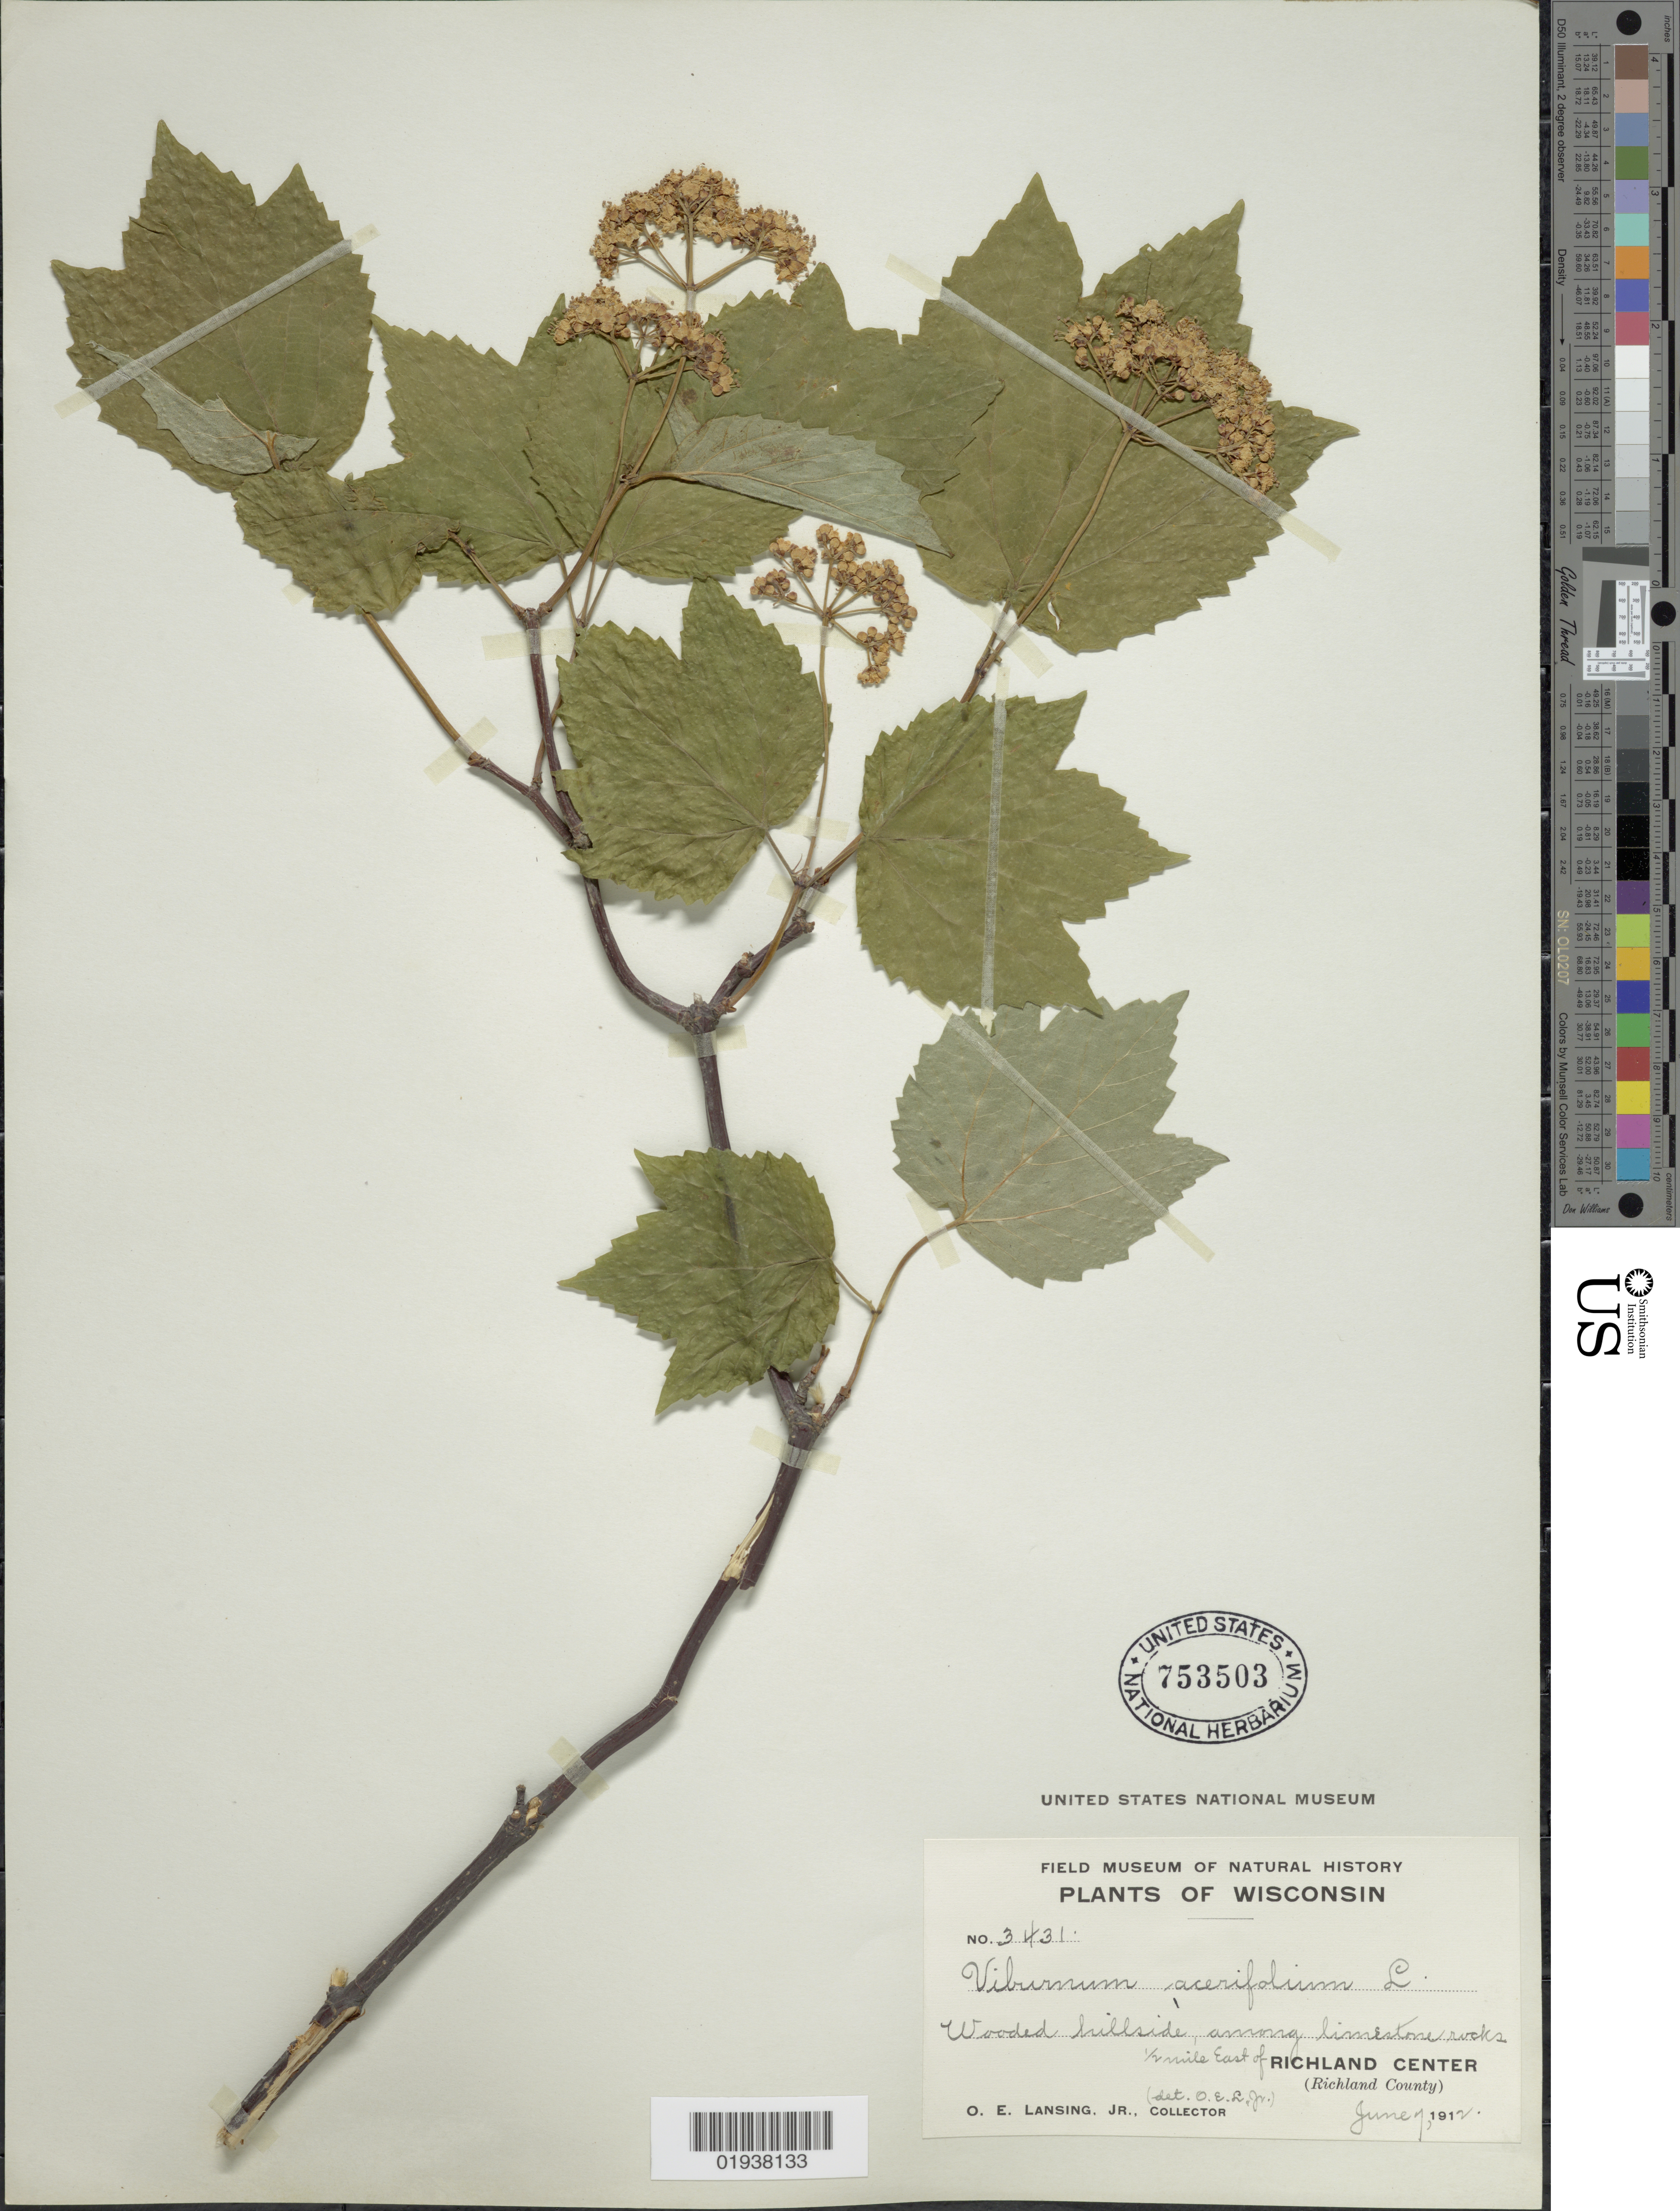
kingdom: Plantae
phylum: Tracheophyta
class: Magnoliopsida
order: Dipsacales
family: Viburnaceae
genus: Viburnum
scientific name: Viburnum acerifolium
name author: L.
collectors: O. Lansing Jr.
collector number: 3431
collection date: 1912-06-07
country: United States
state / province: Wisconsin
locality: ½ mile East of Richland Center (Richland County).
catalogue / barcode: US 753503